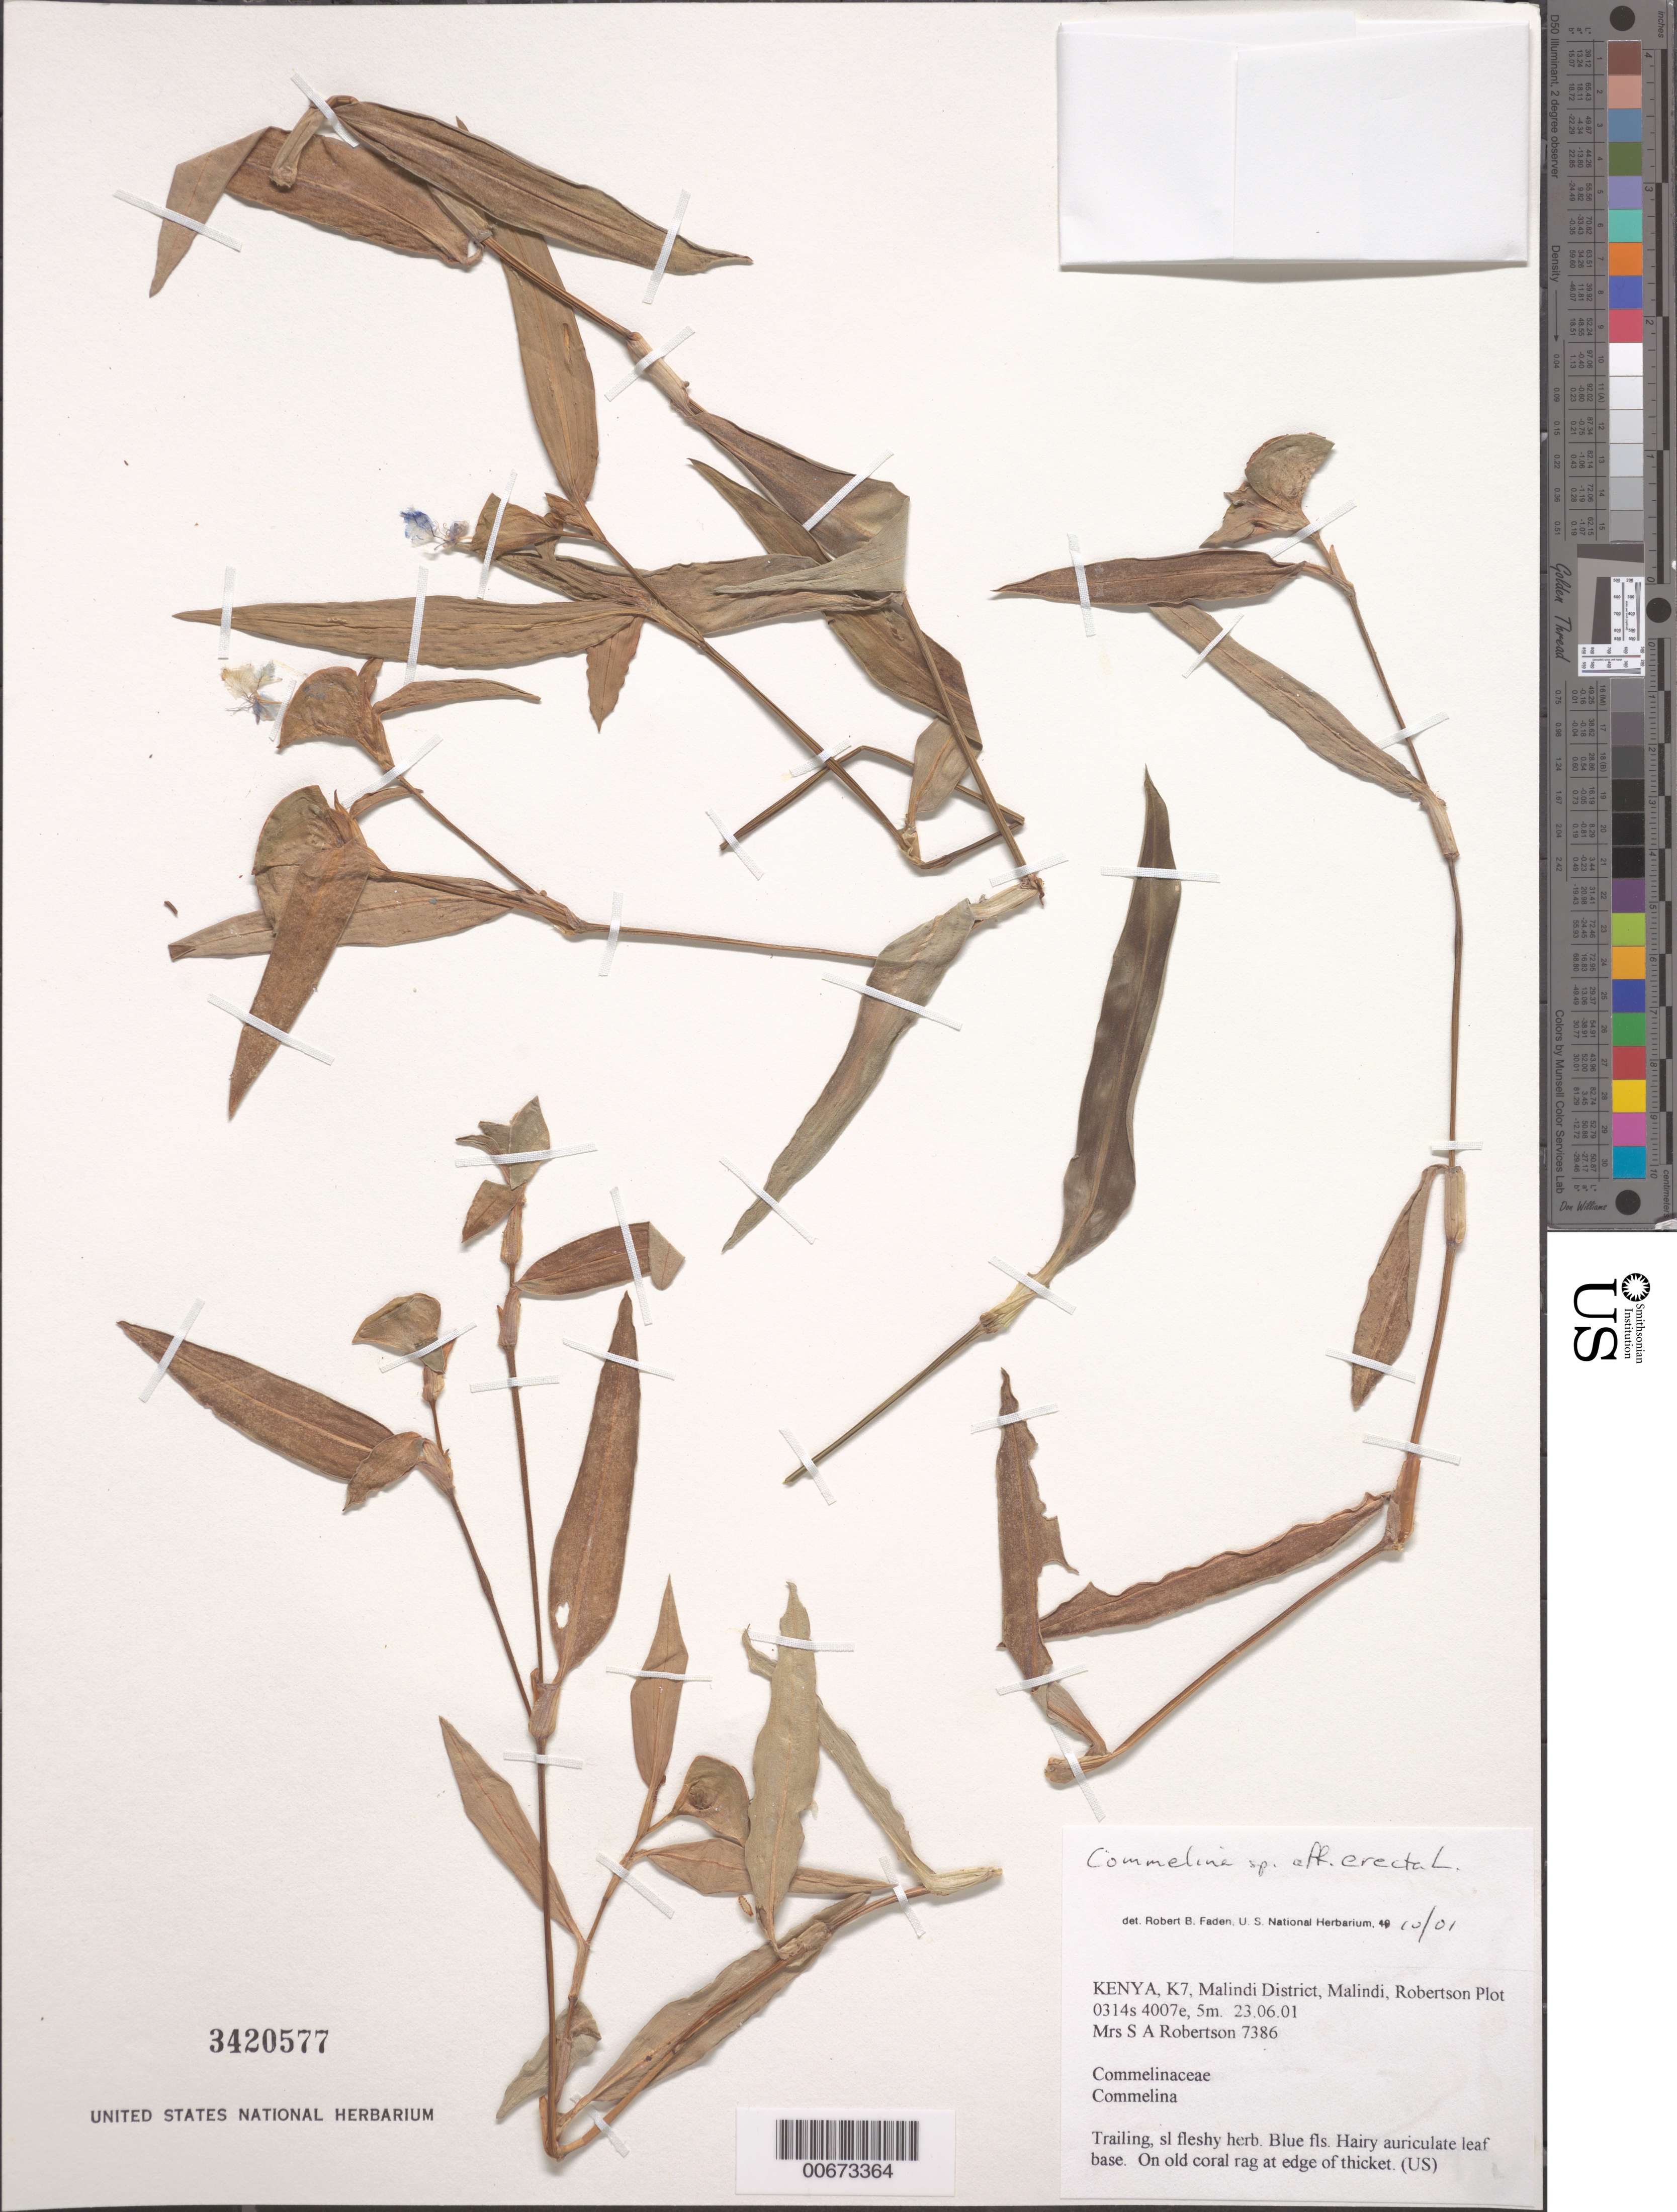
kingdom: Plantae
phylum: Tracheophyta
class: Liliopsida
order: Commelinales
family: Commelinaceae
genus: Commelina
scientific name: Commelina erecta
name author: L.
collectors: Mrs. S. A. Robertson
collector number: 7386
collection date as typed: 23 Jun 2001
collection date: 2001-06-23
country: Kenya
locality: K7, Malindi Dist., Malindi, Robertson Plot.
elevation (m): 5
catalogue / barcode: US 3420577